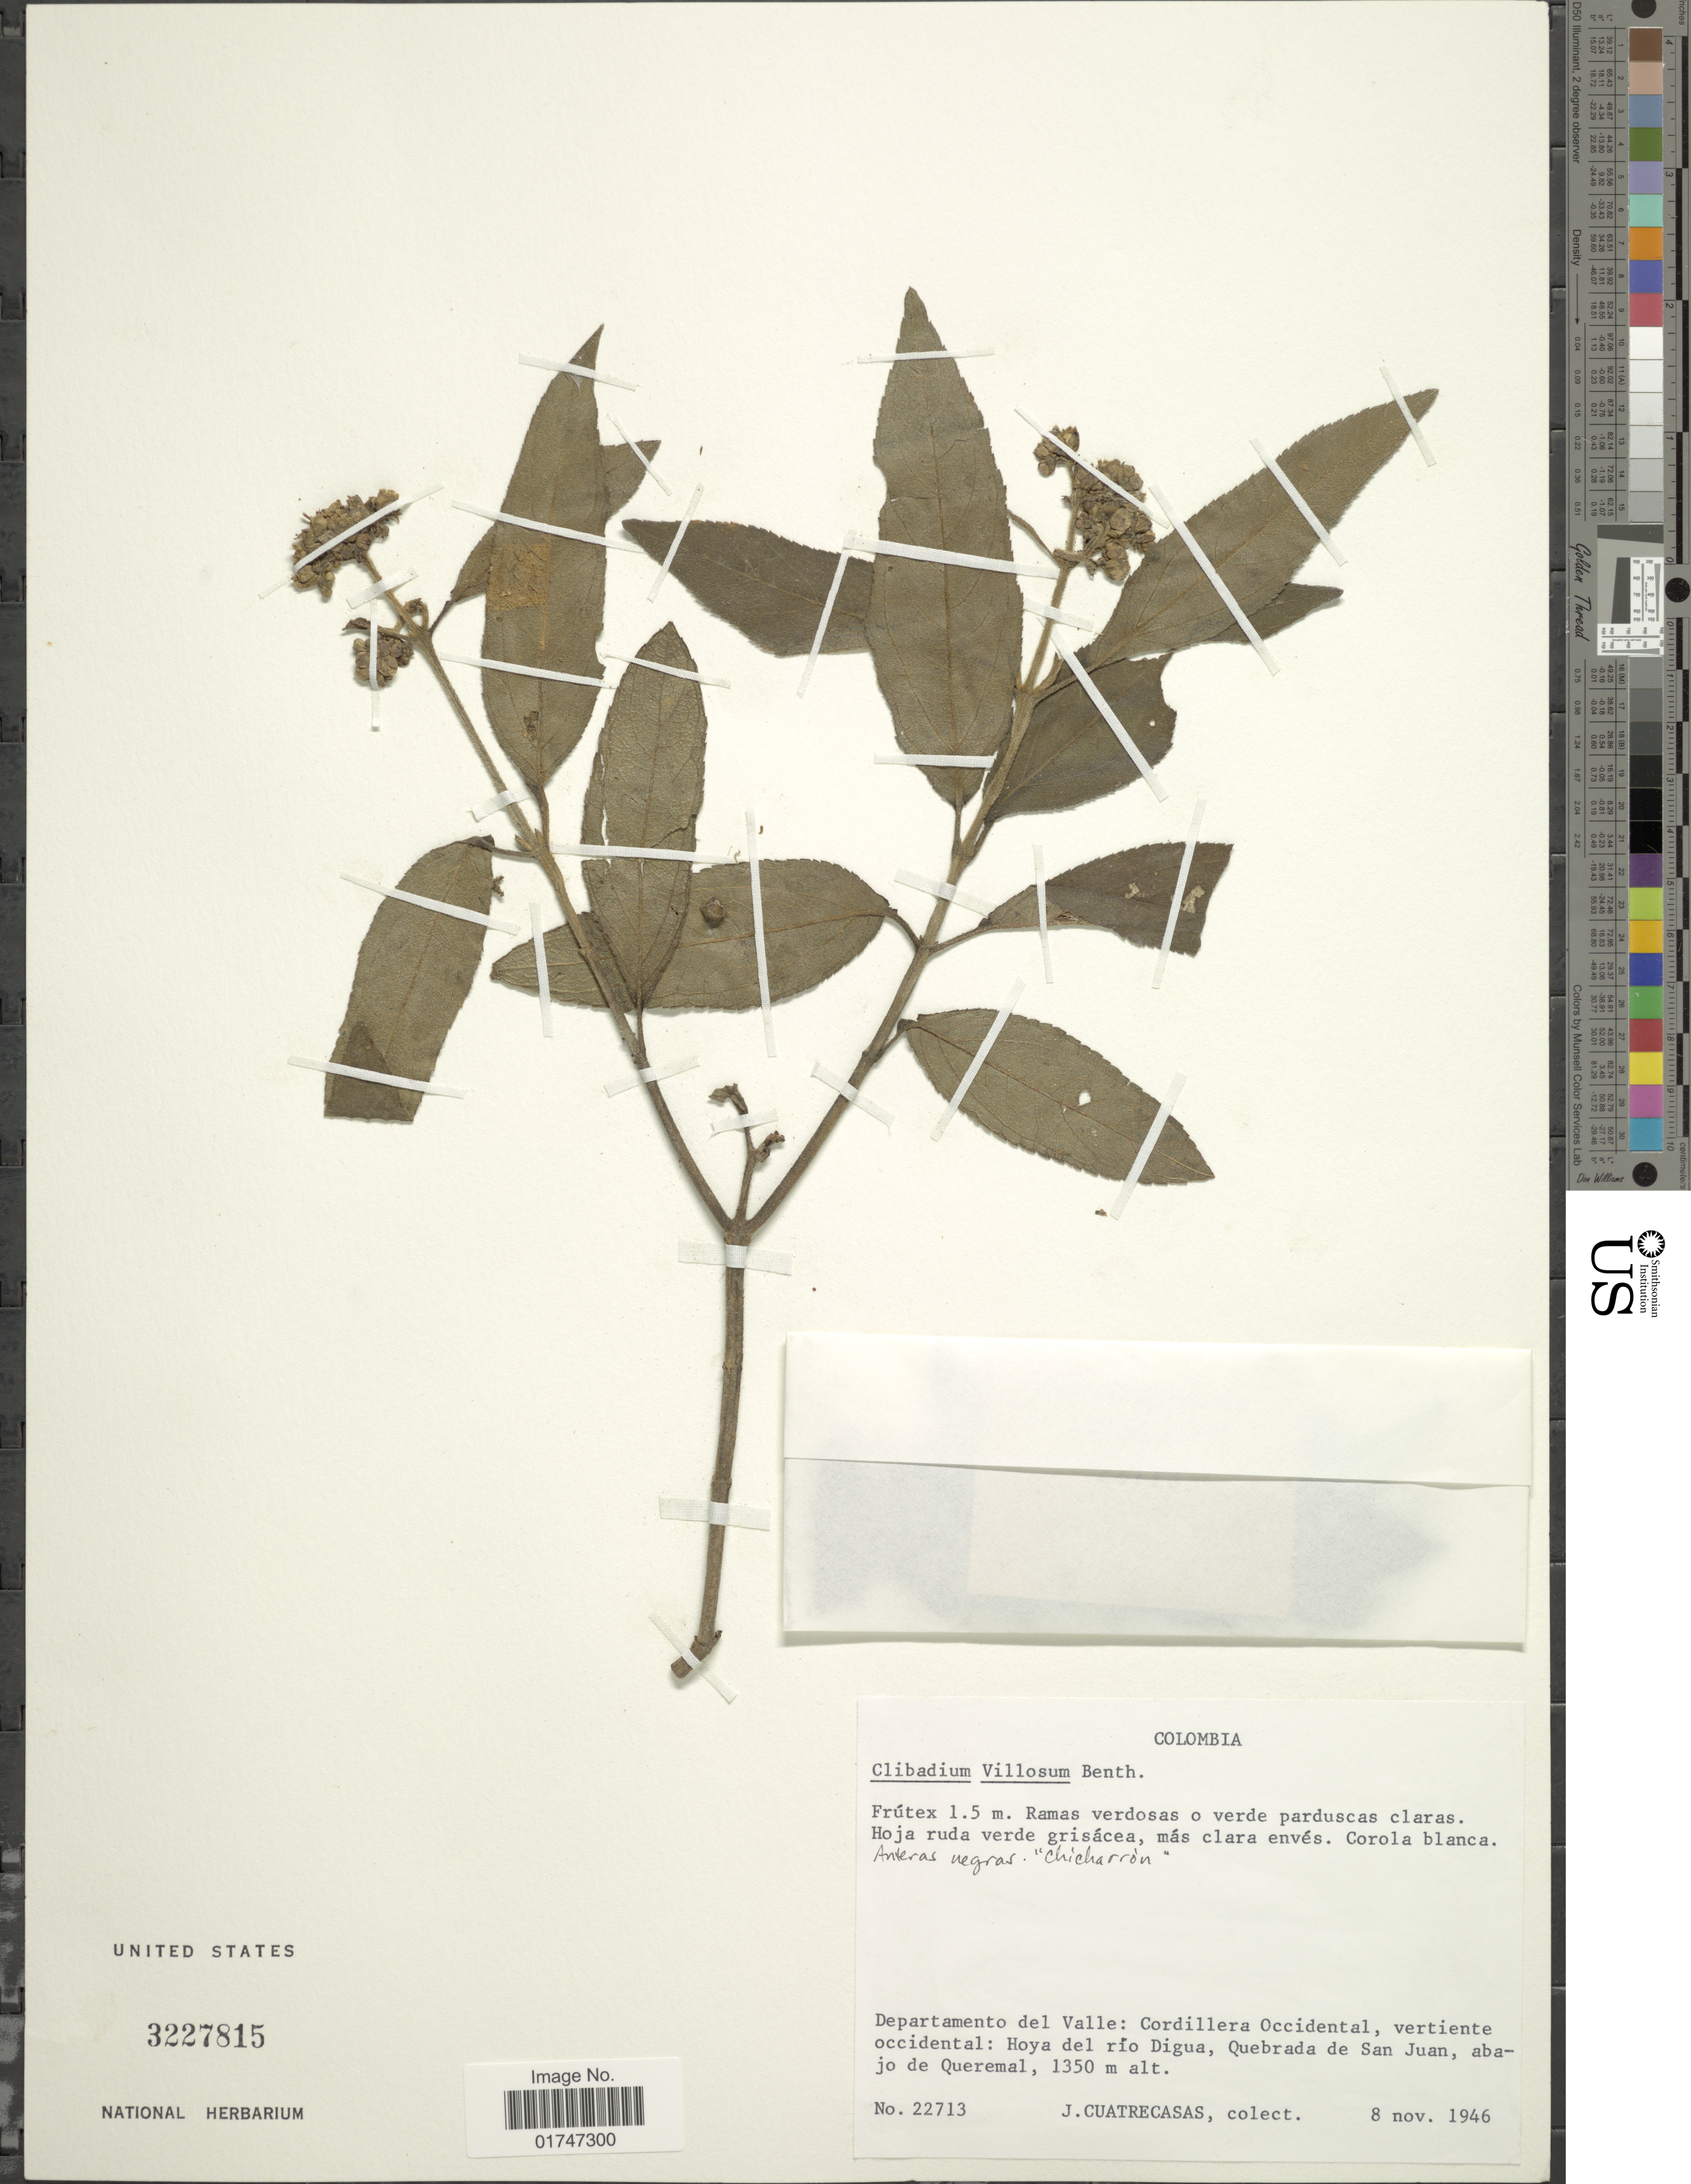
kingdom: Plantae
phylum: Tracheophyta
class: Magnoliopsida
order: Asterales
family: Asteraceae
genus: Clibadium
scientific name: Clibadium villosum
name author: Benth.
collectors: J. Cuatrecasas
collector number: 22713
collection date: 1946-11-08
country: Colombia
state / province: Valle del Cauca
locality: Departamento del Valle: Cordillera Occidental, vertiente occidental: Hoya del río Digua, Quebrada de San Juan, abajo de Queremal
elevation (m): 1350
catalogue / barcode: US 3227815